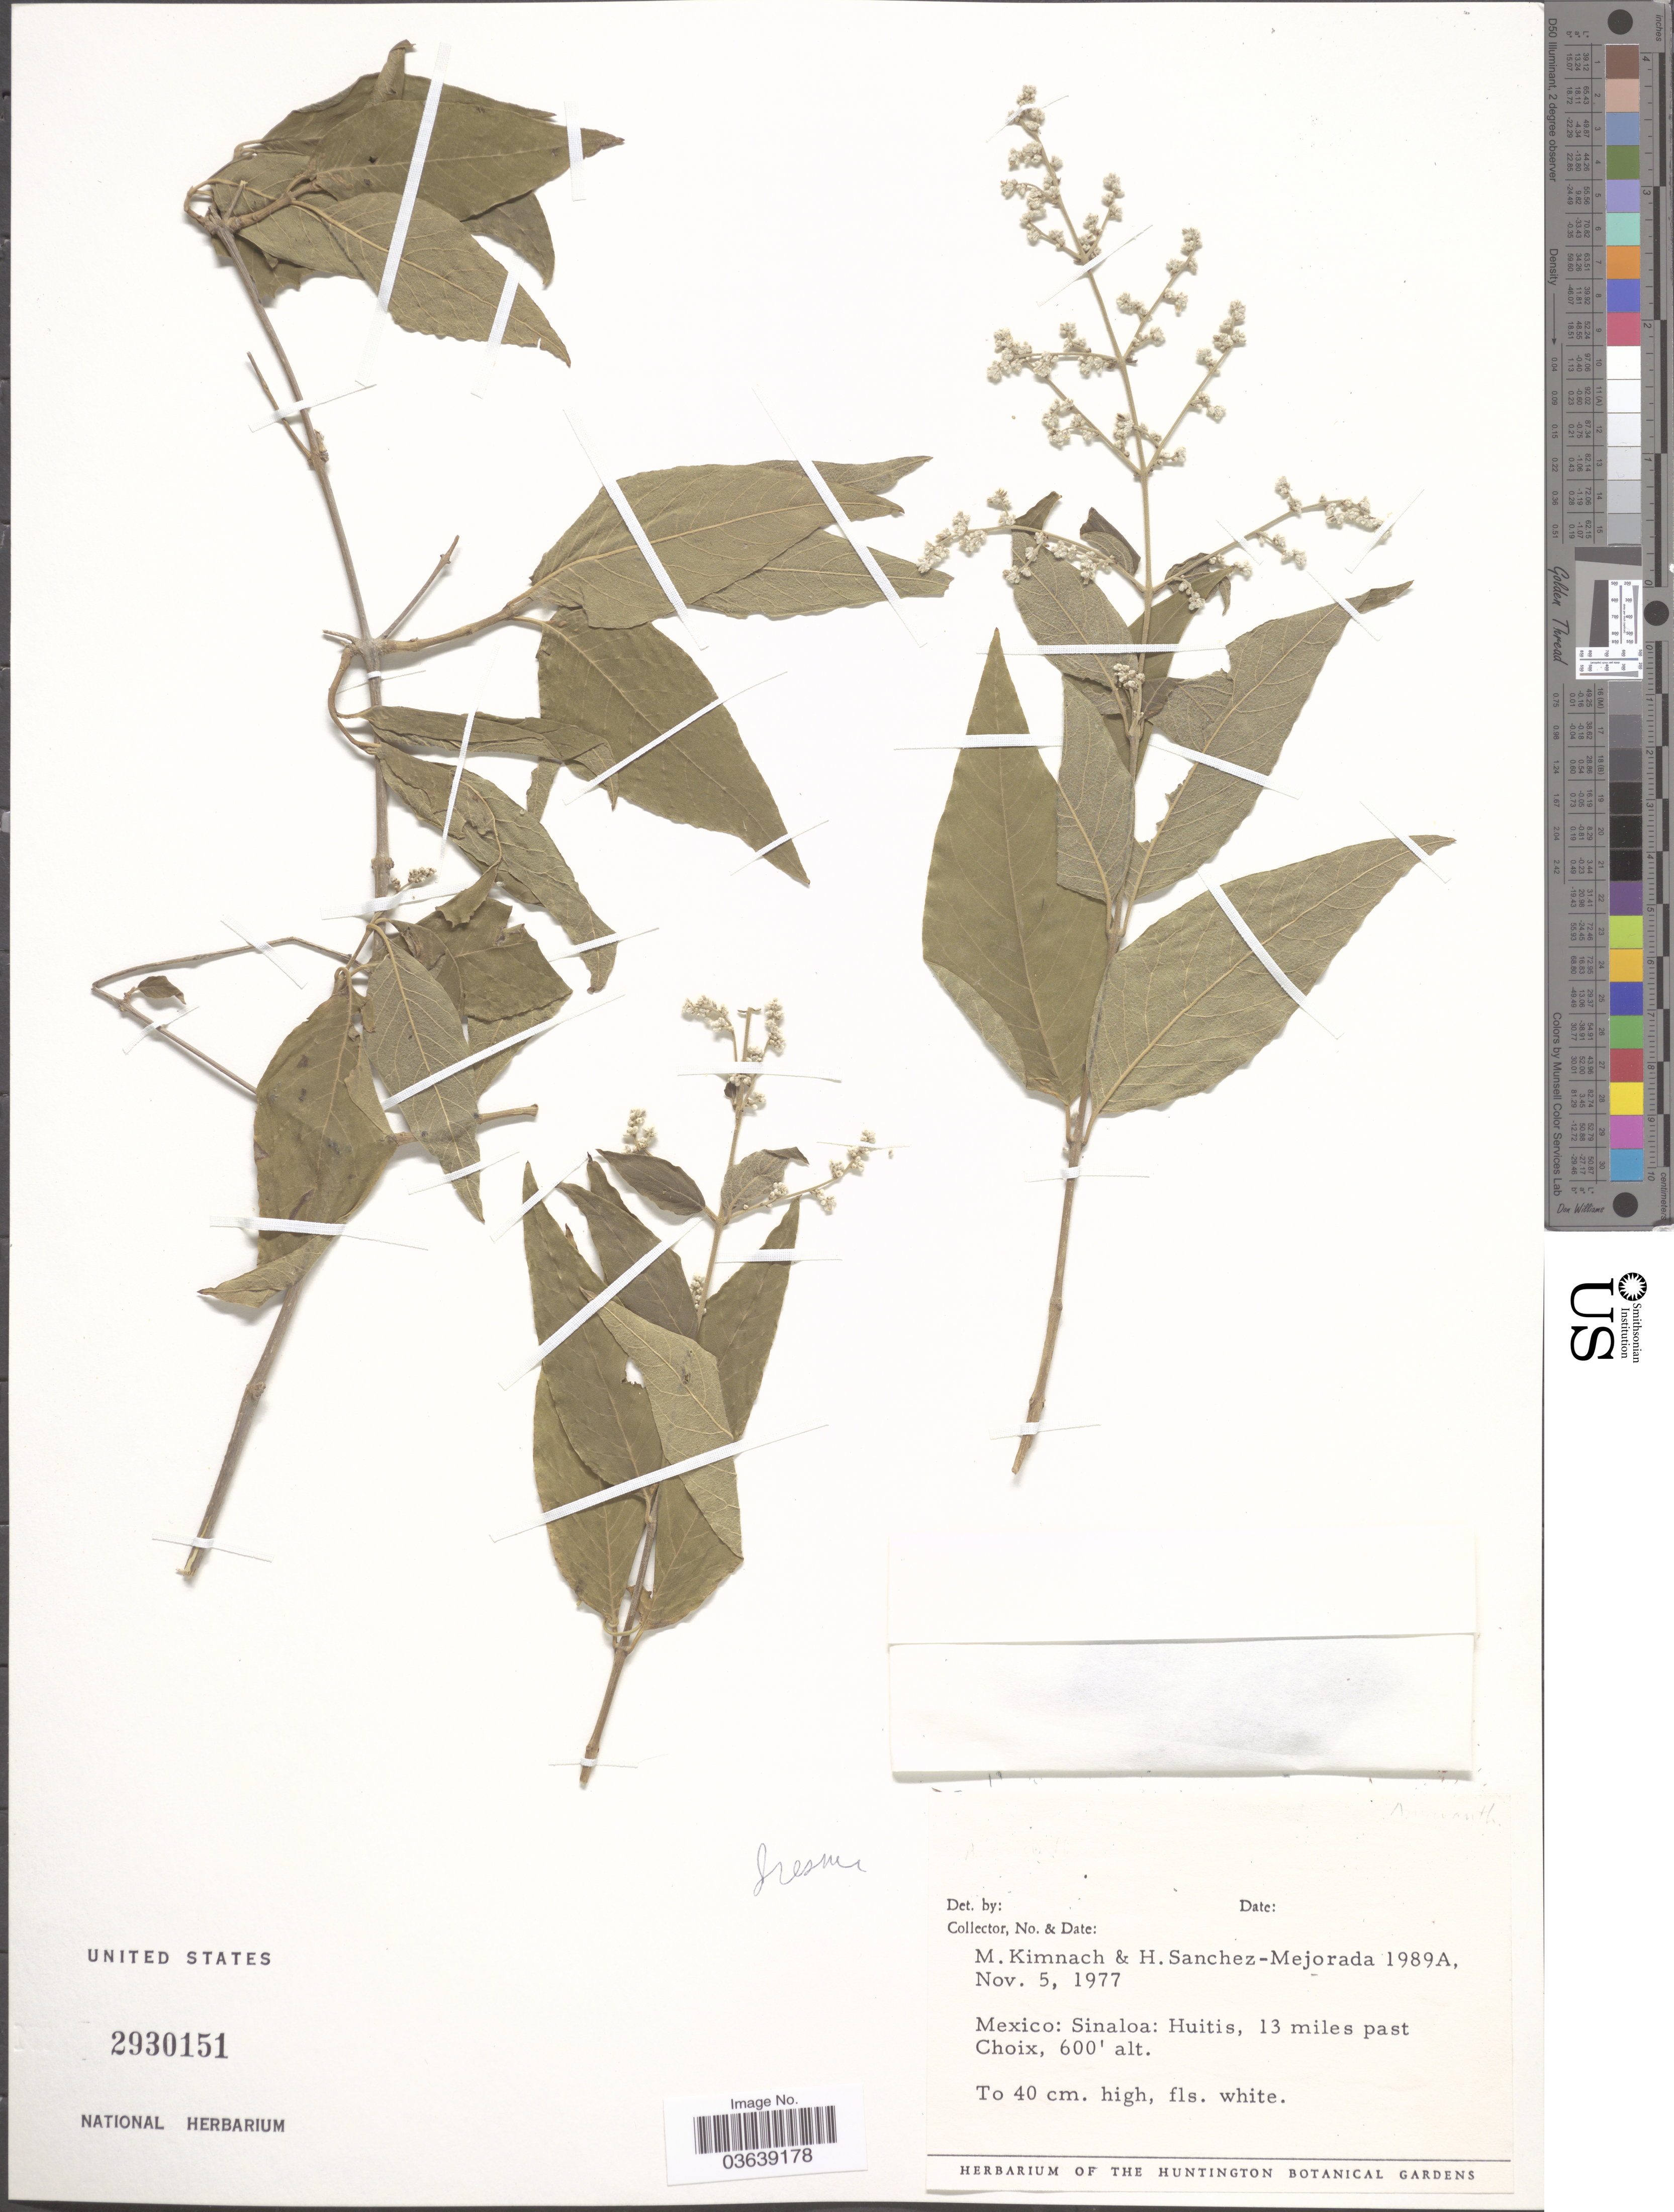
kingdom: Plantae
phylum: Tracheophyta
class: Magnoliopsida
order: Caryophyllales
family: Amaranthaceae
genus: Iresine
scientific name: Iresine sp.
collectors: M. W. Kimnach & H. Sánchez-Mejorada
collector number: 1989A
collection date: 1977-11-05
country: Mexico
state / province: Sinaloa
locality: Huitis, 13 miles past Choix.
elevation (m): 183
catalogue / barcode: US 2930151